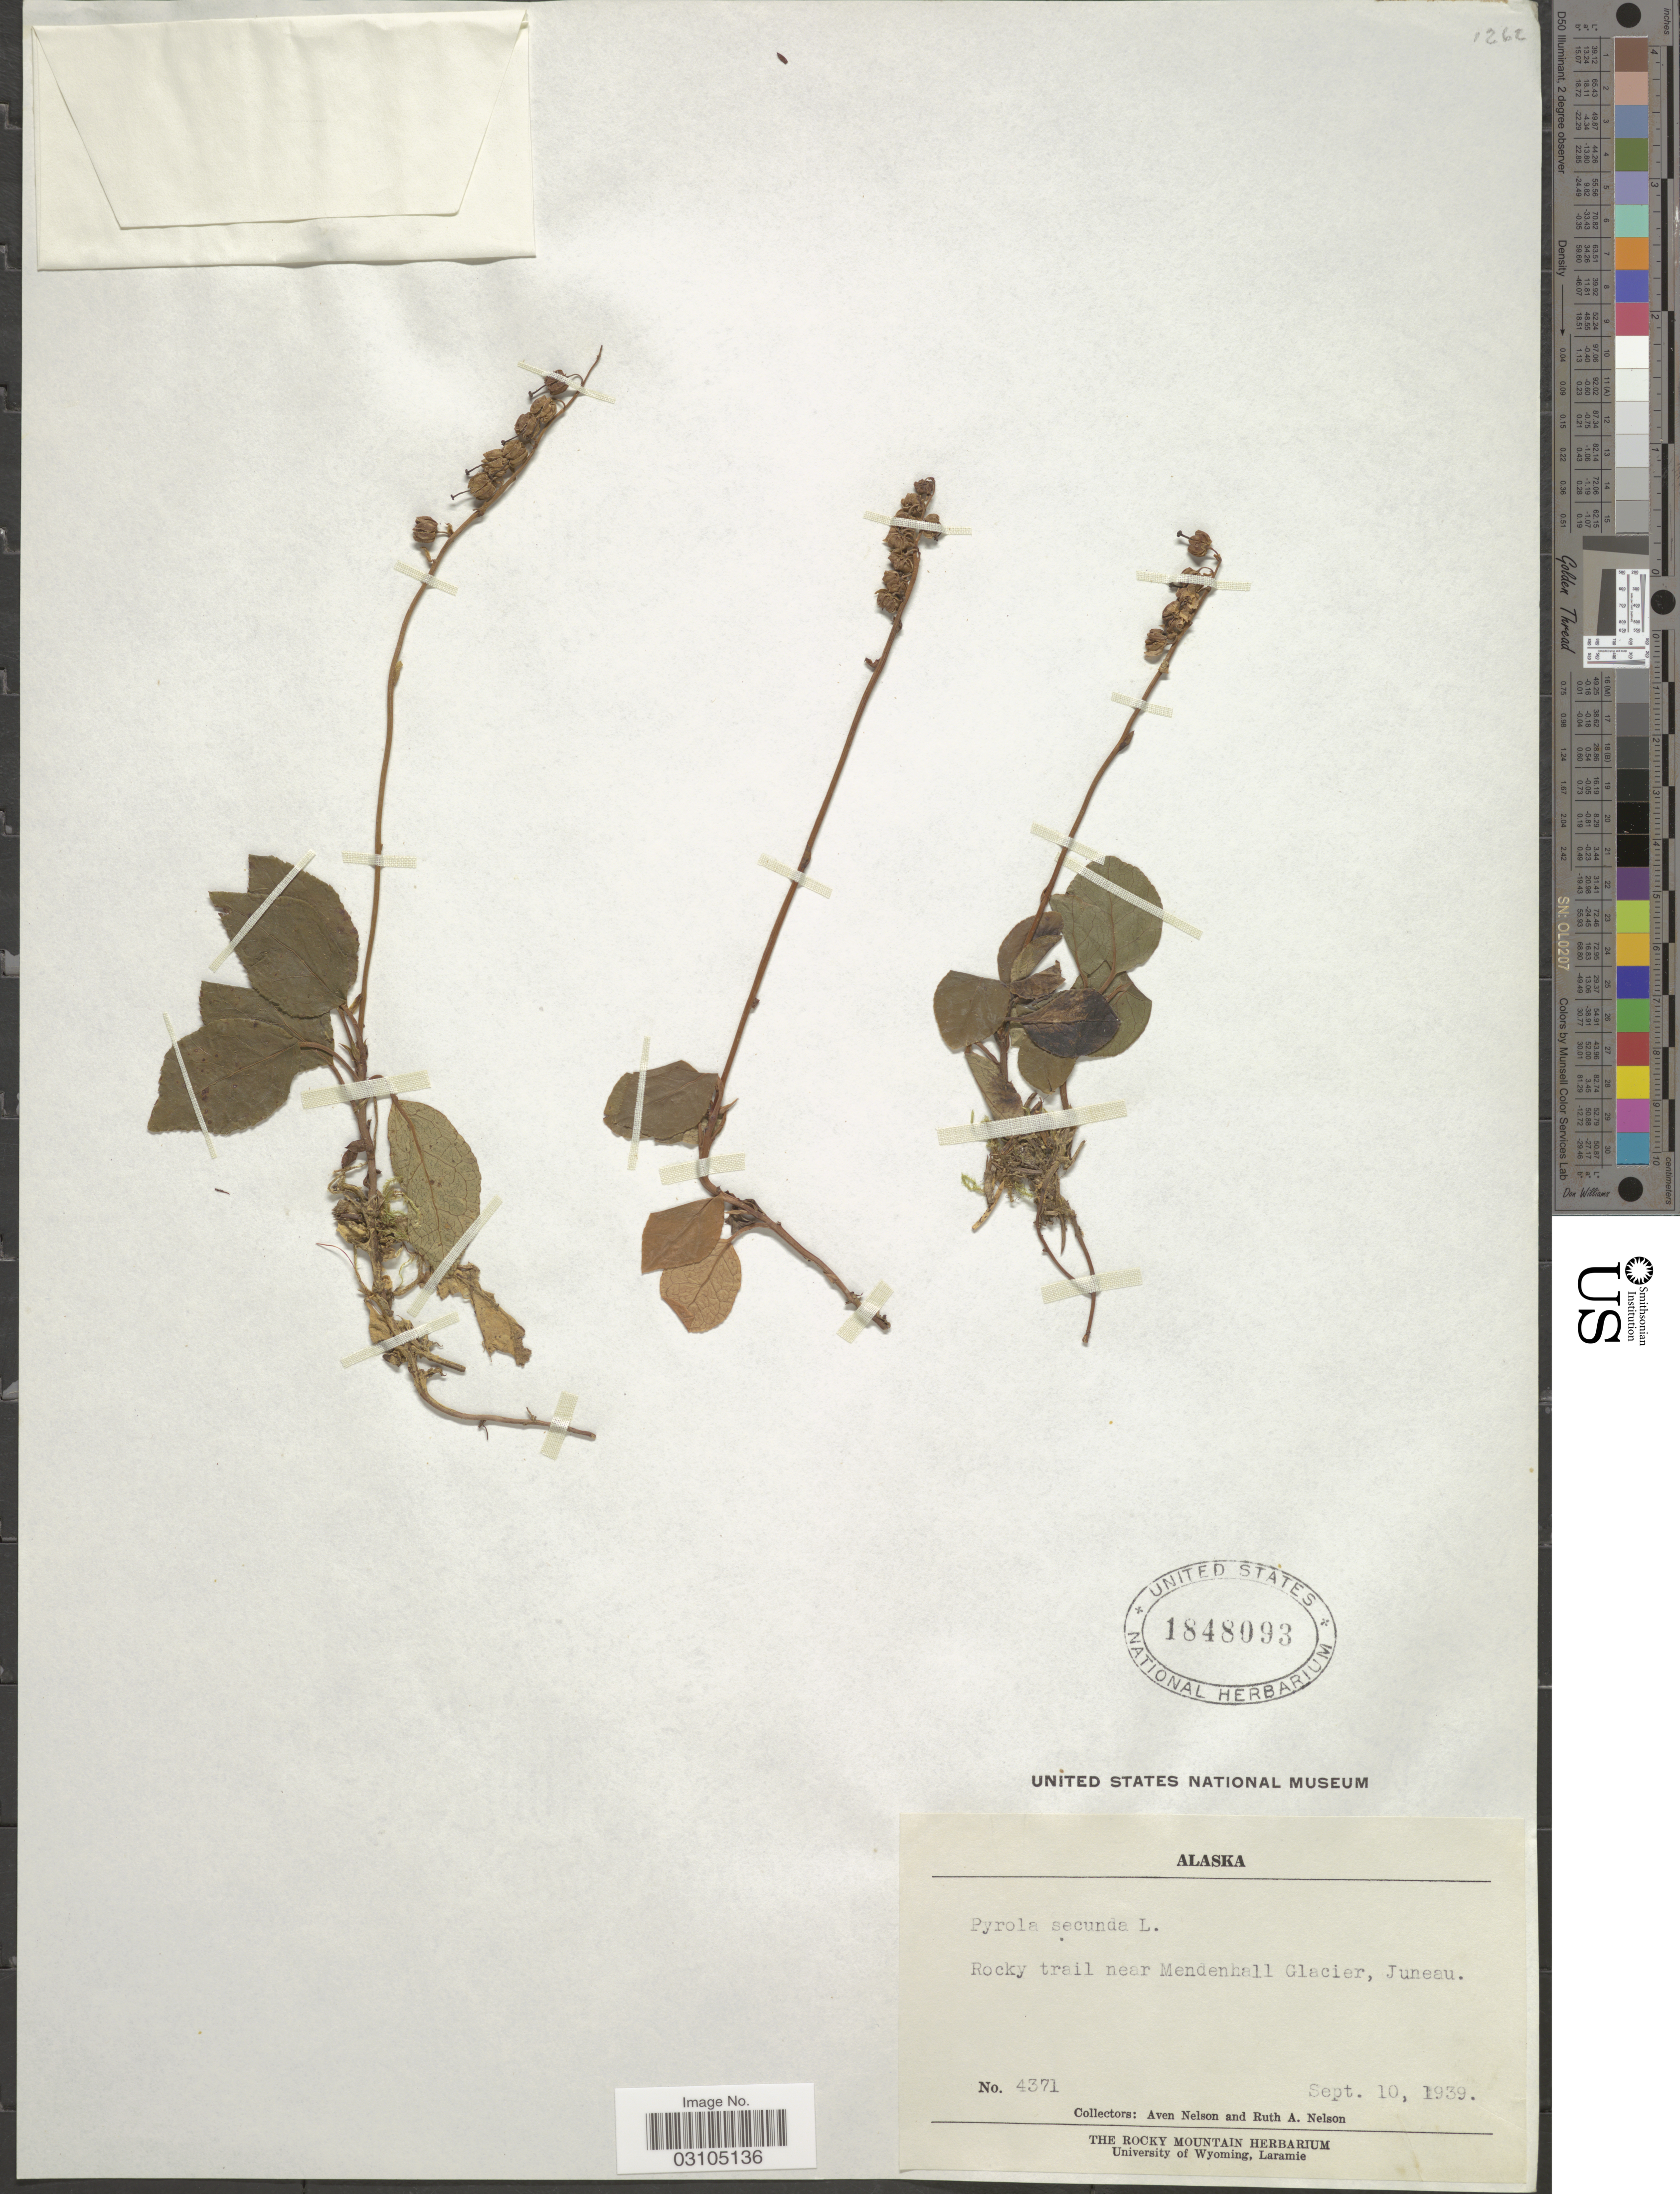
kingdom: Plantae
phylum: Tracheophyta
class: Magnoliopsida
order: Ericales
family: Ericaceae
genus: Orthilia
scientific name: Orthilia secunda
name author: (L.) House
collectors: A. Nelson & R. A. Nelson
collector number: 4371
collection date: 1939-09-10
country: United States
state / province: Alaska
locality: Rocky trail near Mendenhall Glacier, Juneau.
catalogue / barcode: US 1848093